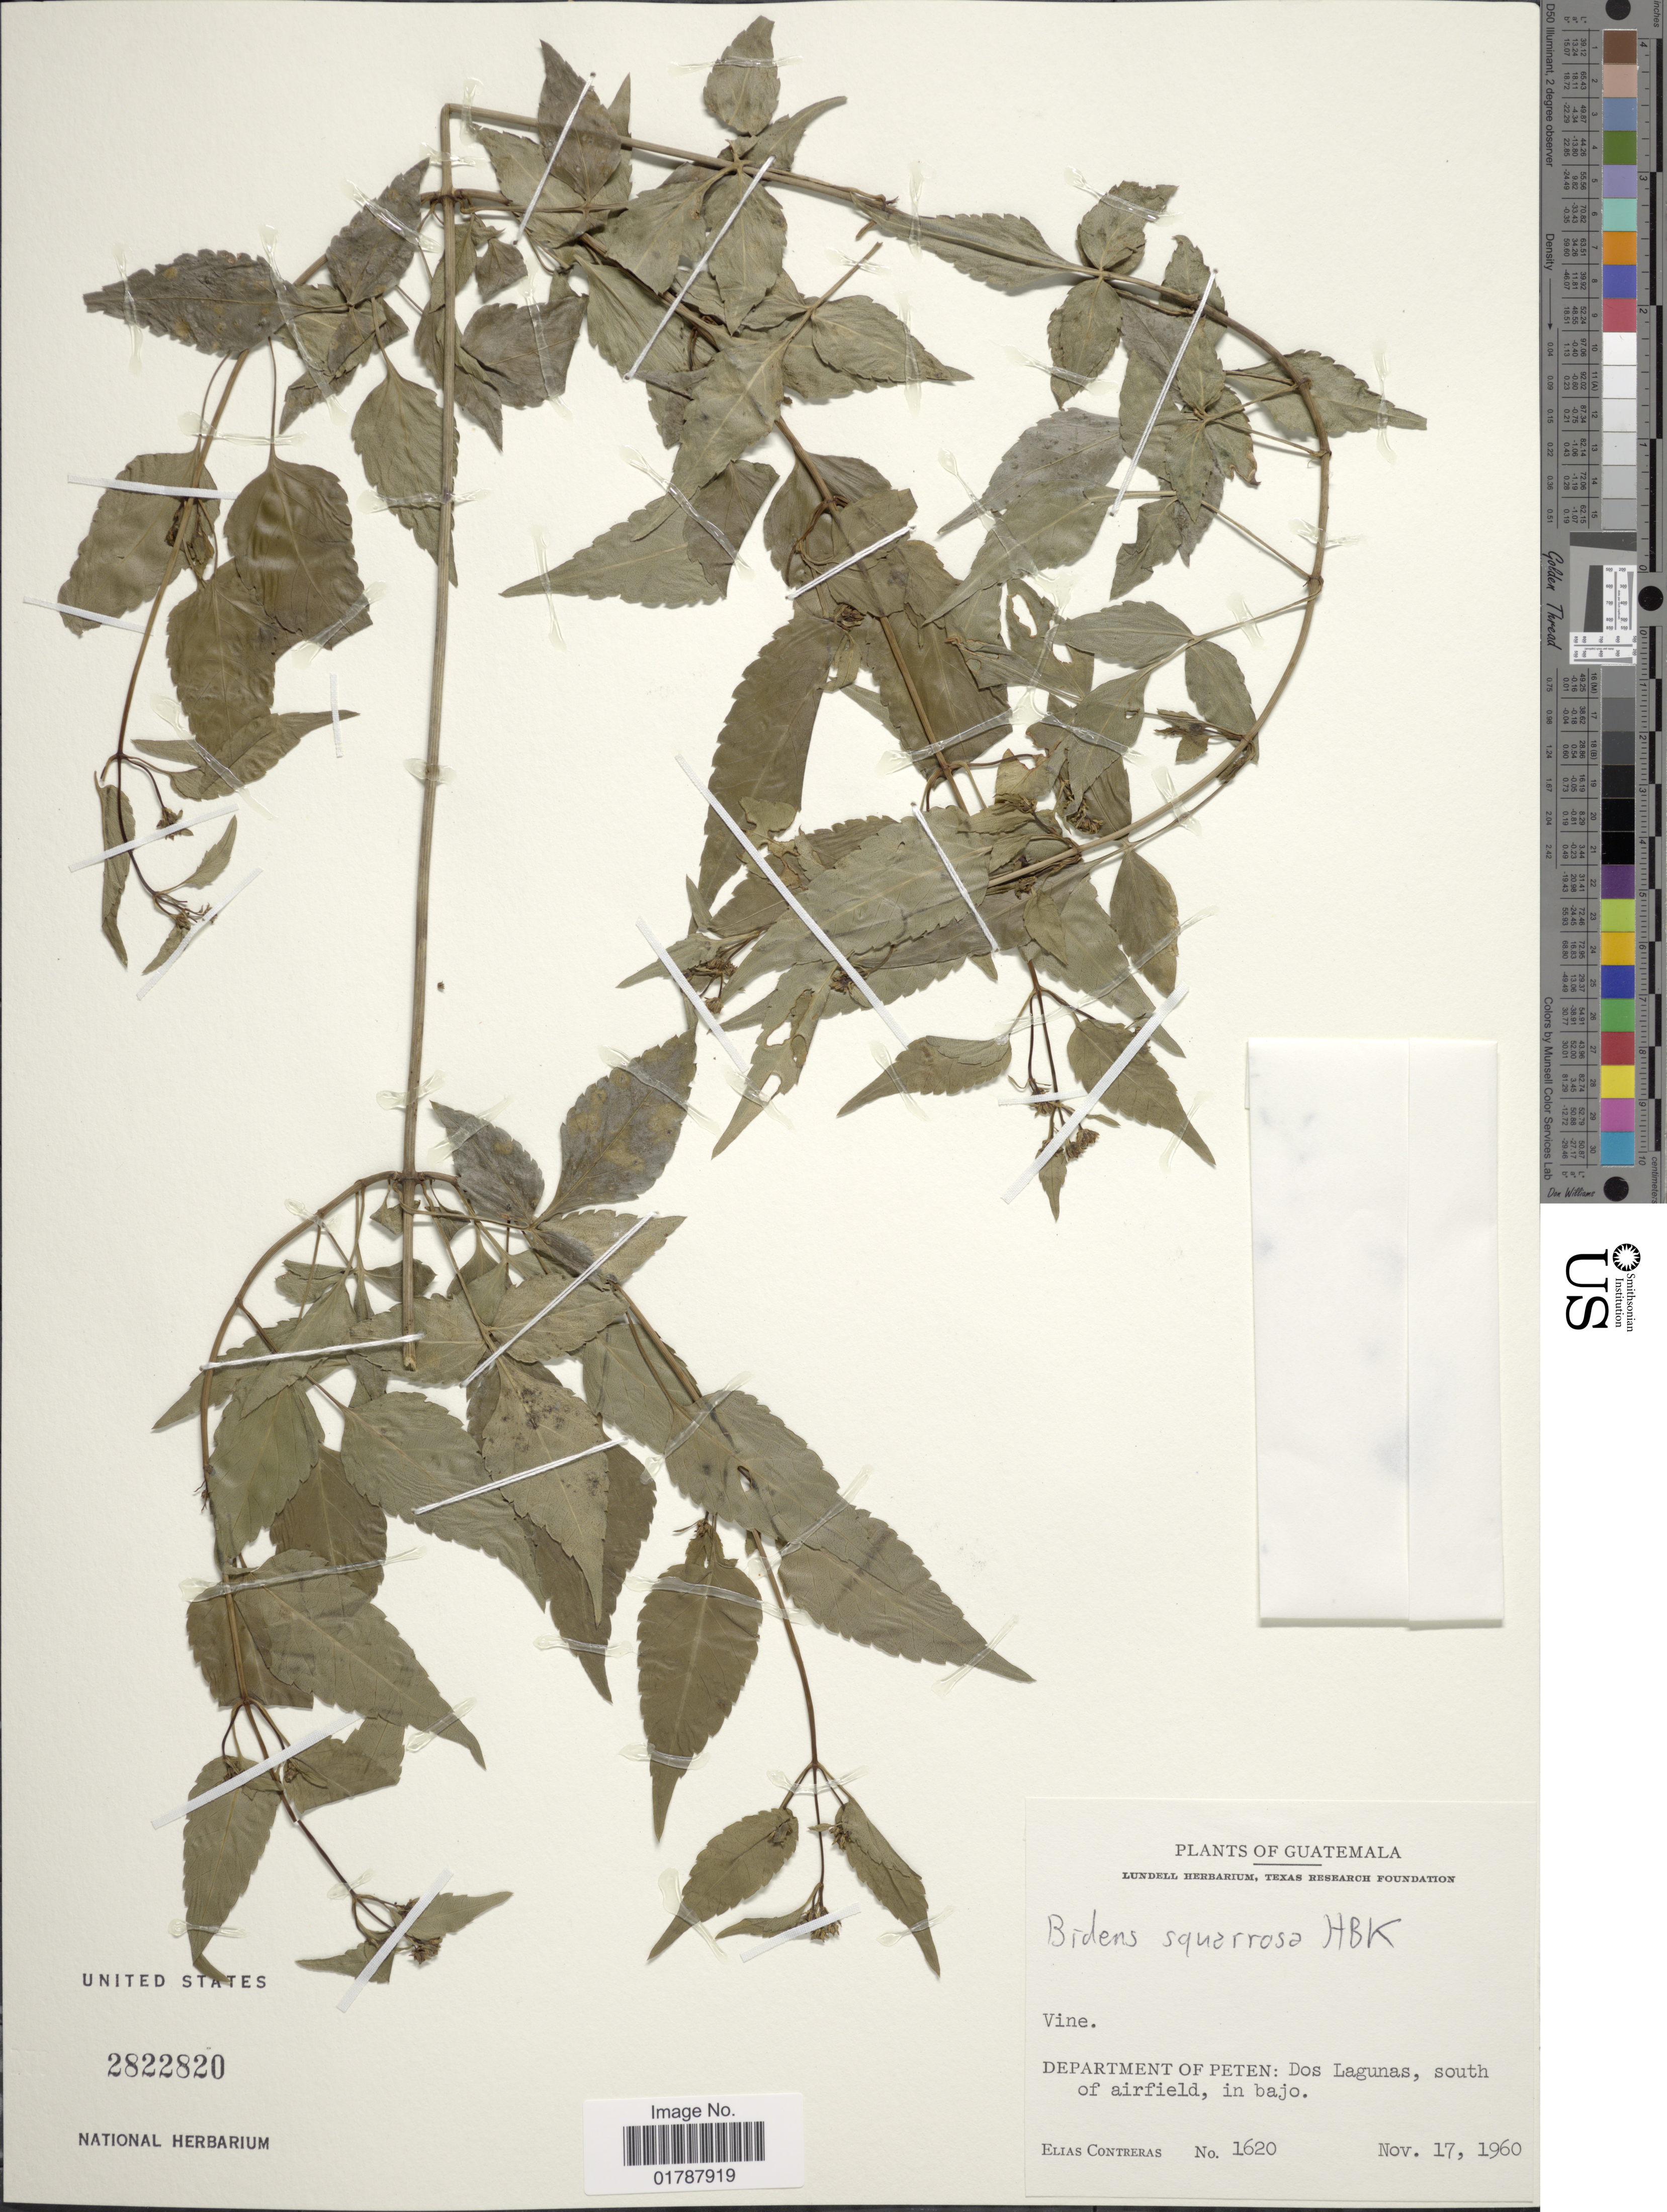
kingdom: Plantae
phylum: Tracheophyta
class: Magnoliopsida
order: Asterales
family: Asteraceae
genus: Bidens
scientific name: Bidens squarrosa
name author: Kunth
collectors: E. Contreras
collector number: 1620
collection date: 1960-11-17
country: Guatemala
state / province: El Petén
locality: Department of El Peten: Dos Lagunas, south of airfield, in bajo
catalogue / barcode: US 2822820